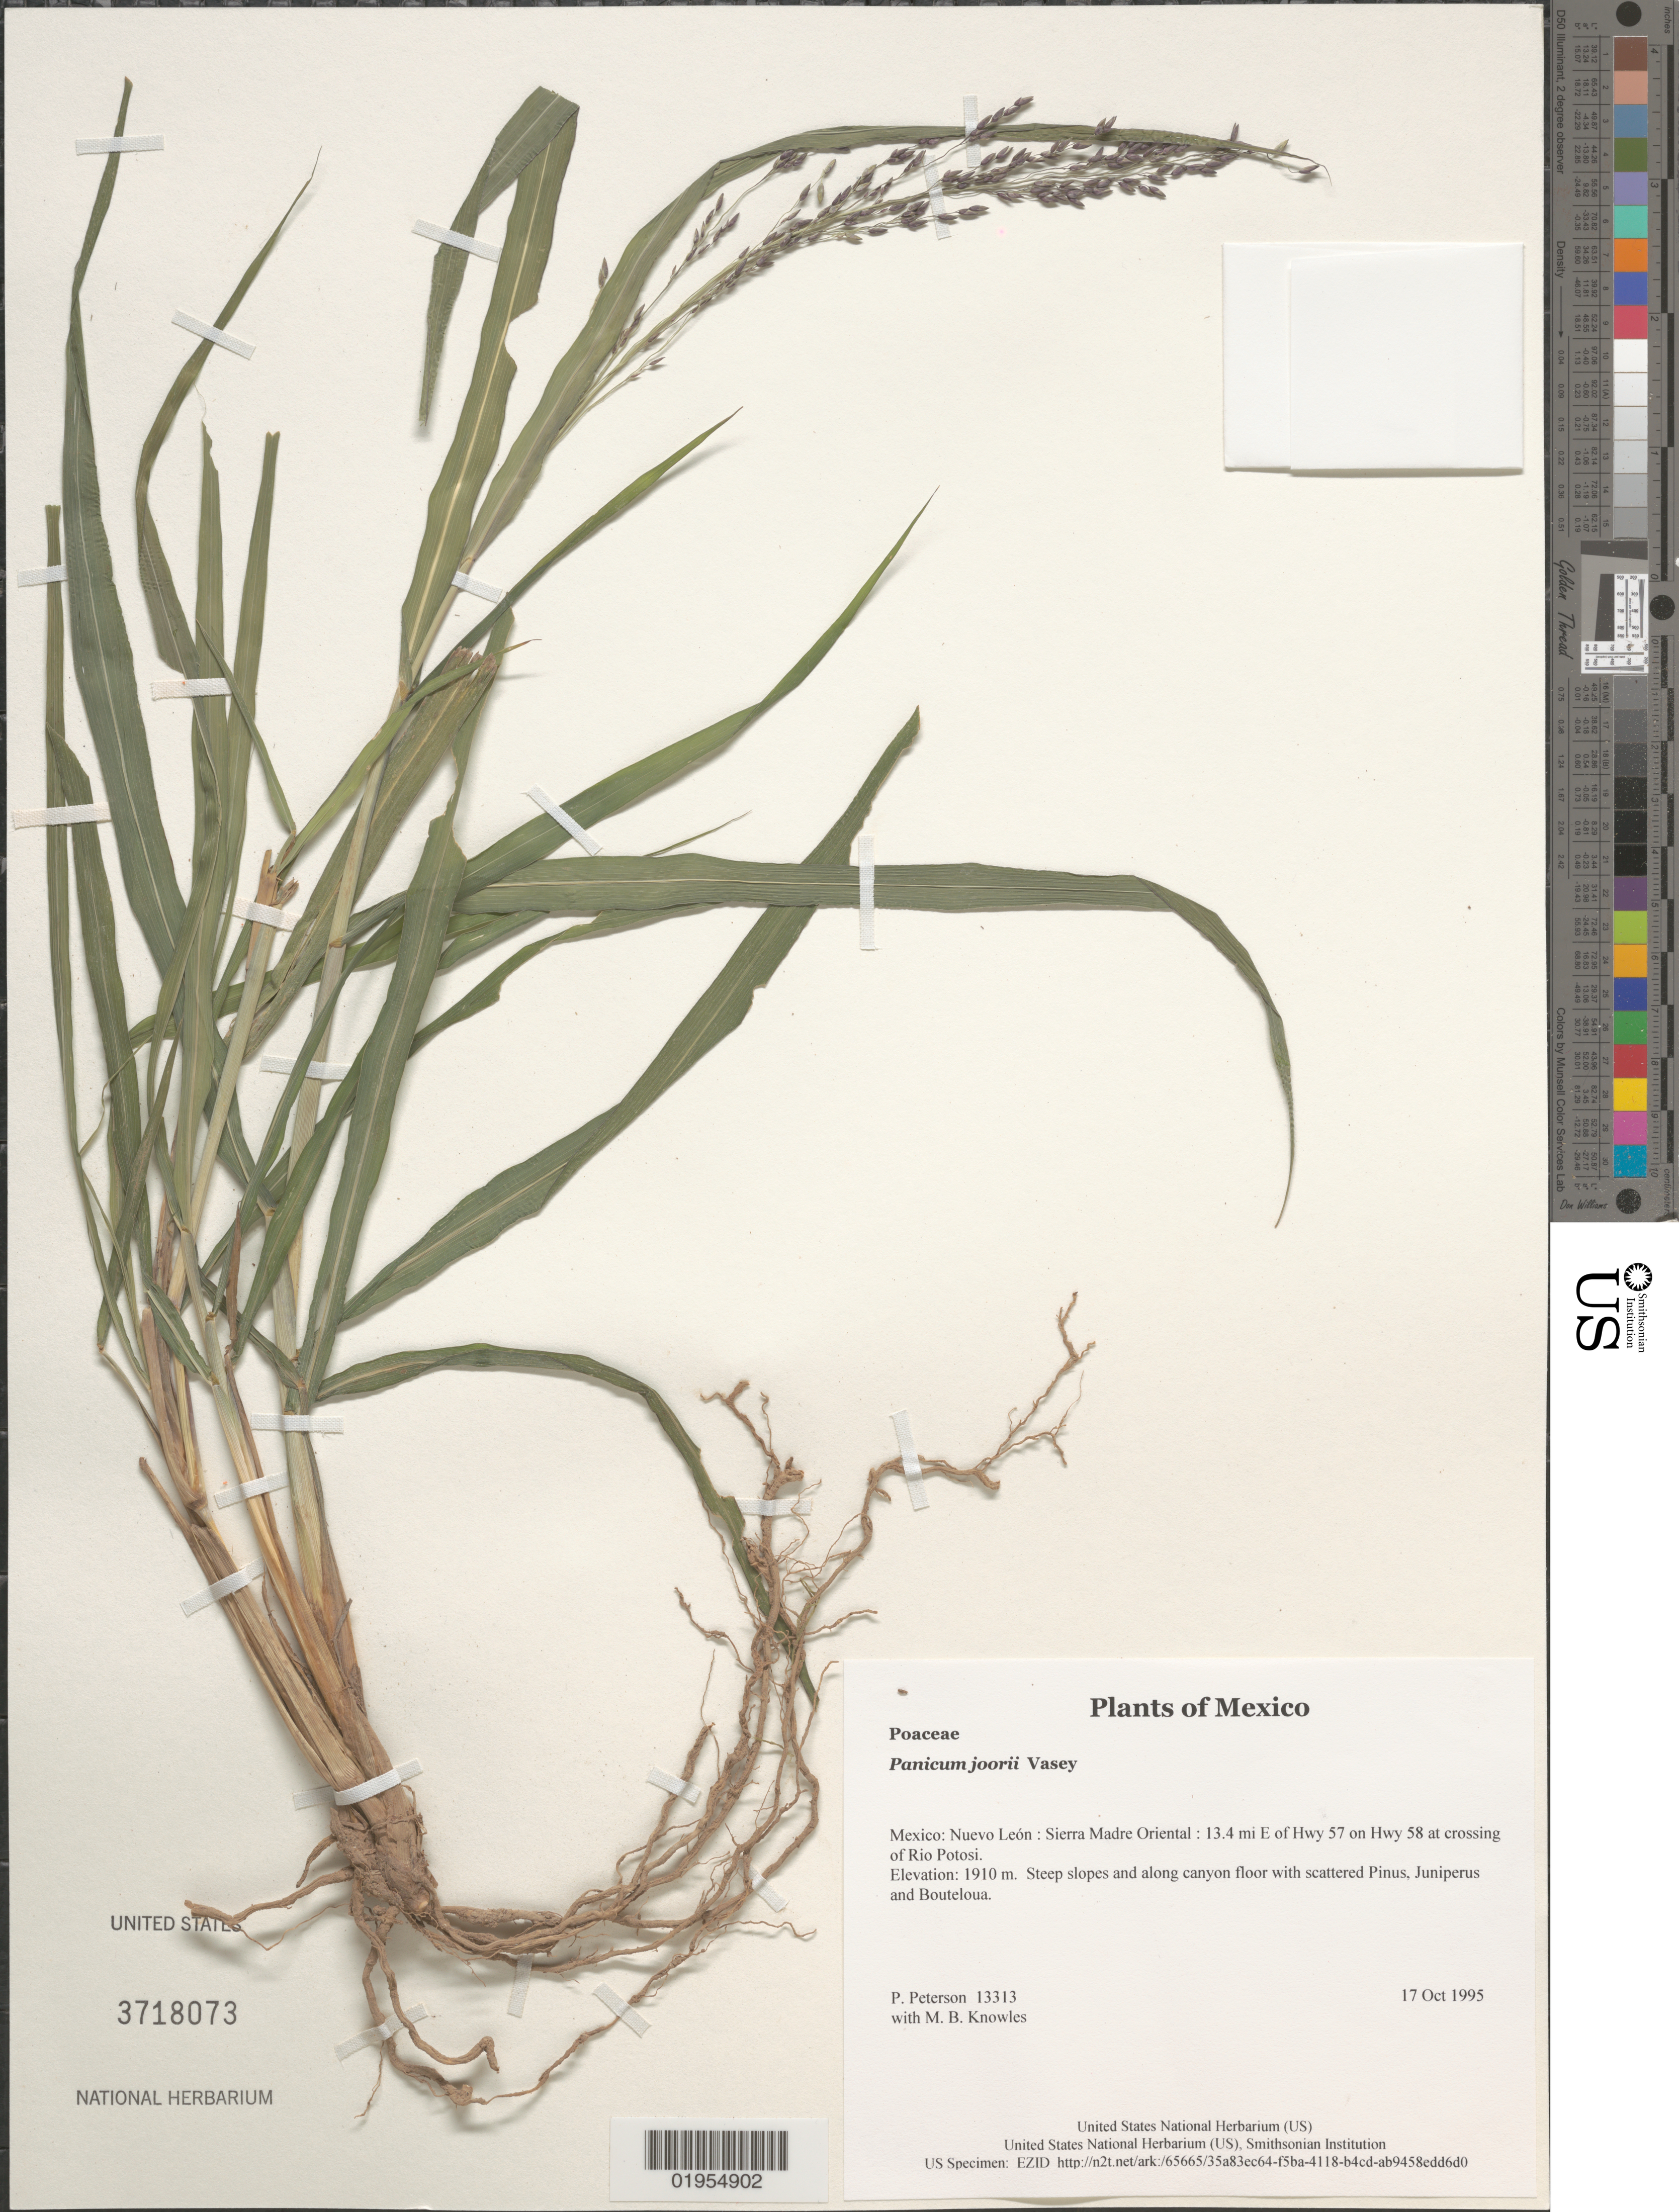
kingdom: Plantae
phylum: Tracheophyta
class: Liliopsida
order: Poales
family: Poaceae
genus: Panicum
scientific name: Panicum sp.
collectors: P. M. Peterson & M. B. Knowles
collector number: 13313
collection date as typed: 17 Oct 1995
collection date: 1995-10-17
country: Mexico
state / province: Nuevo León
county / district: Sierra Madre Oriental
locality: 13.4 mi E of Hwy 57 on Hwy 58 at crossing of Rio Potosi.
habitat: Steep slopes and along canyon floor with scattered Pinus, Juniperus and Bouteloua.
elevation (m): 1910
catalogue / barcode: US 3718073